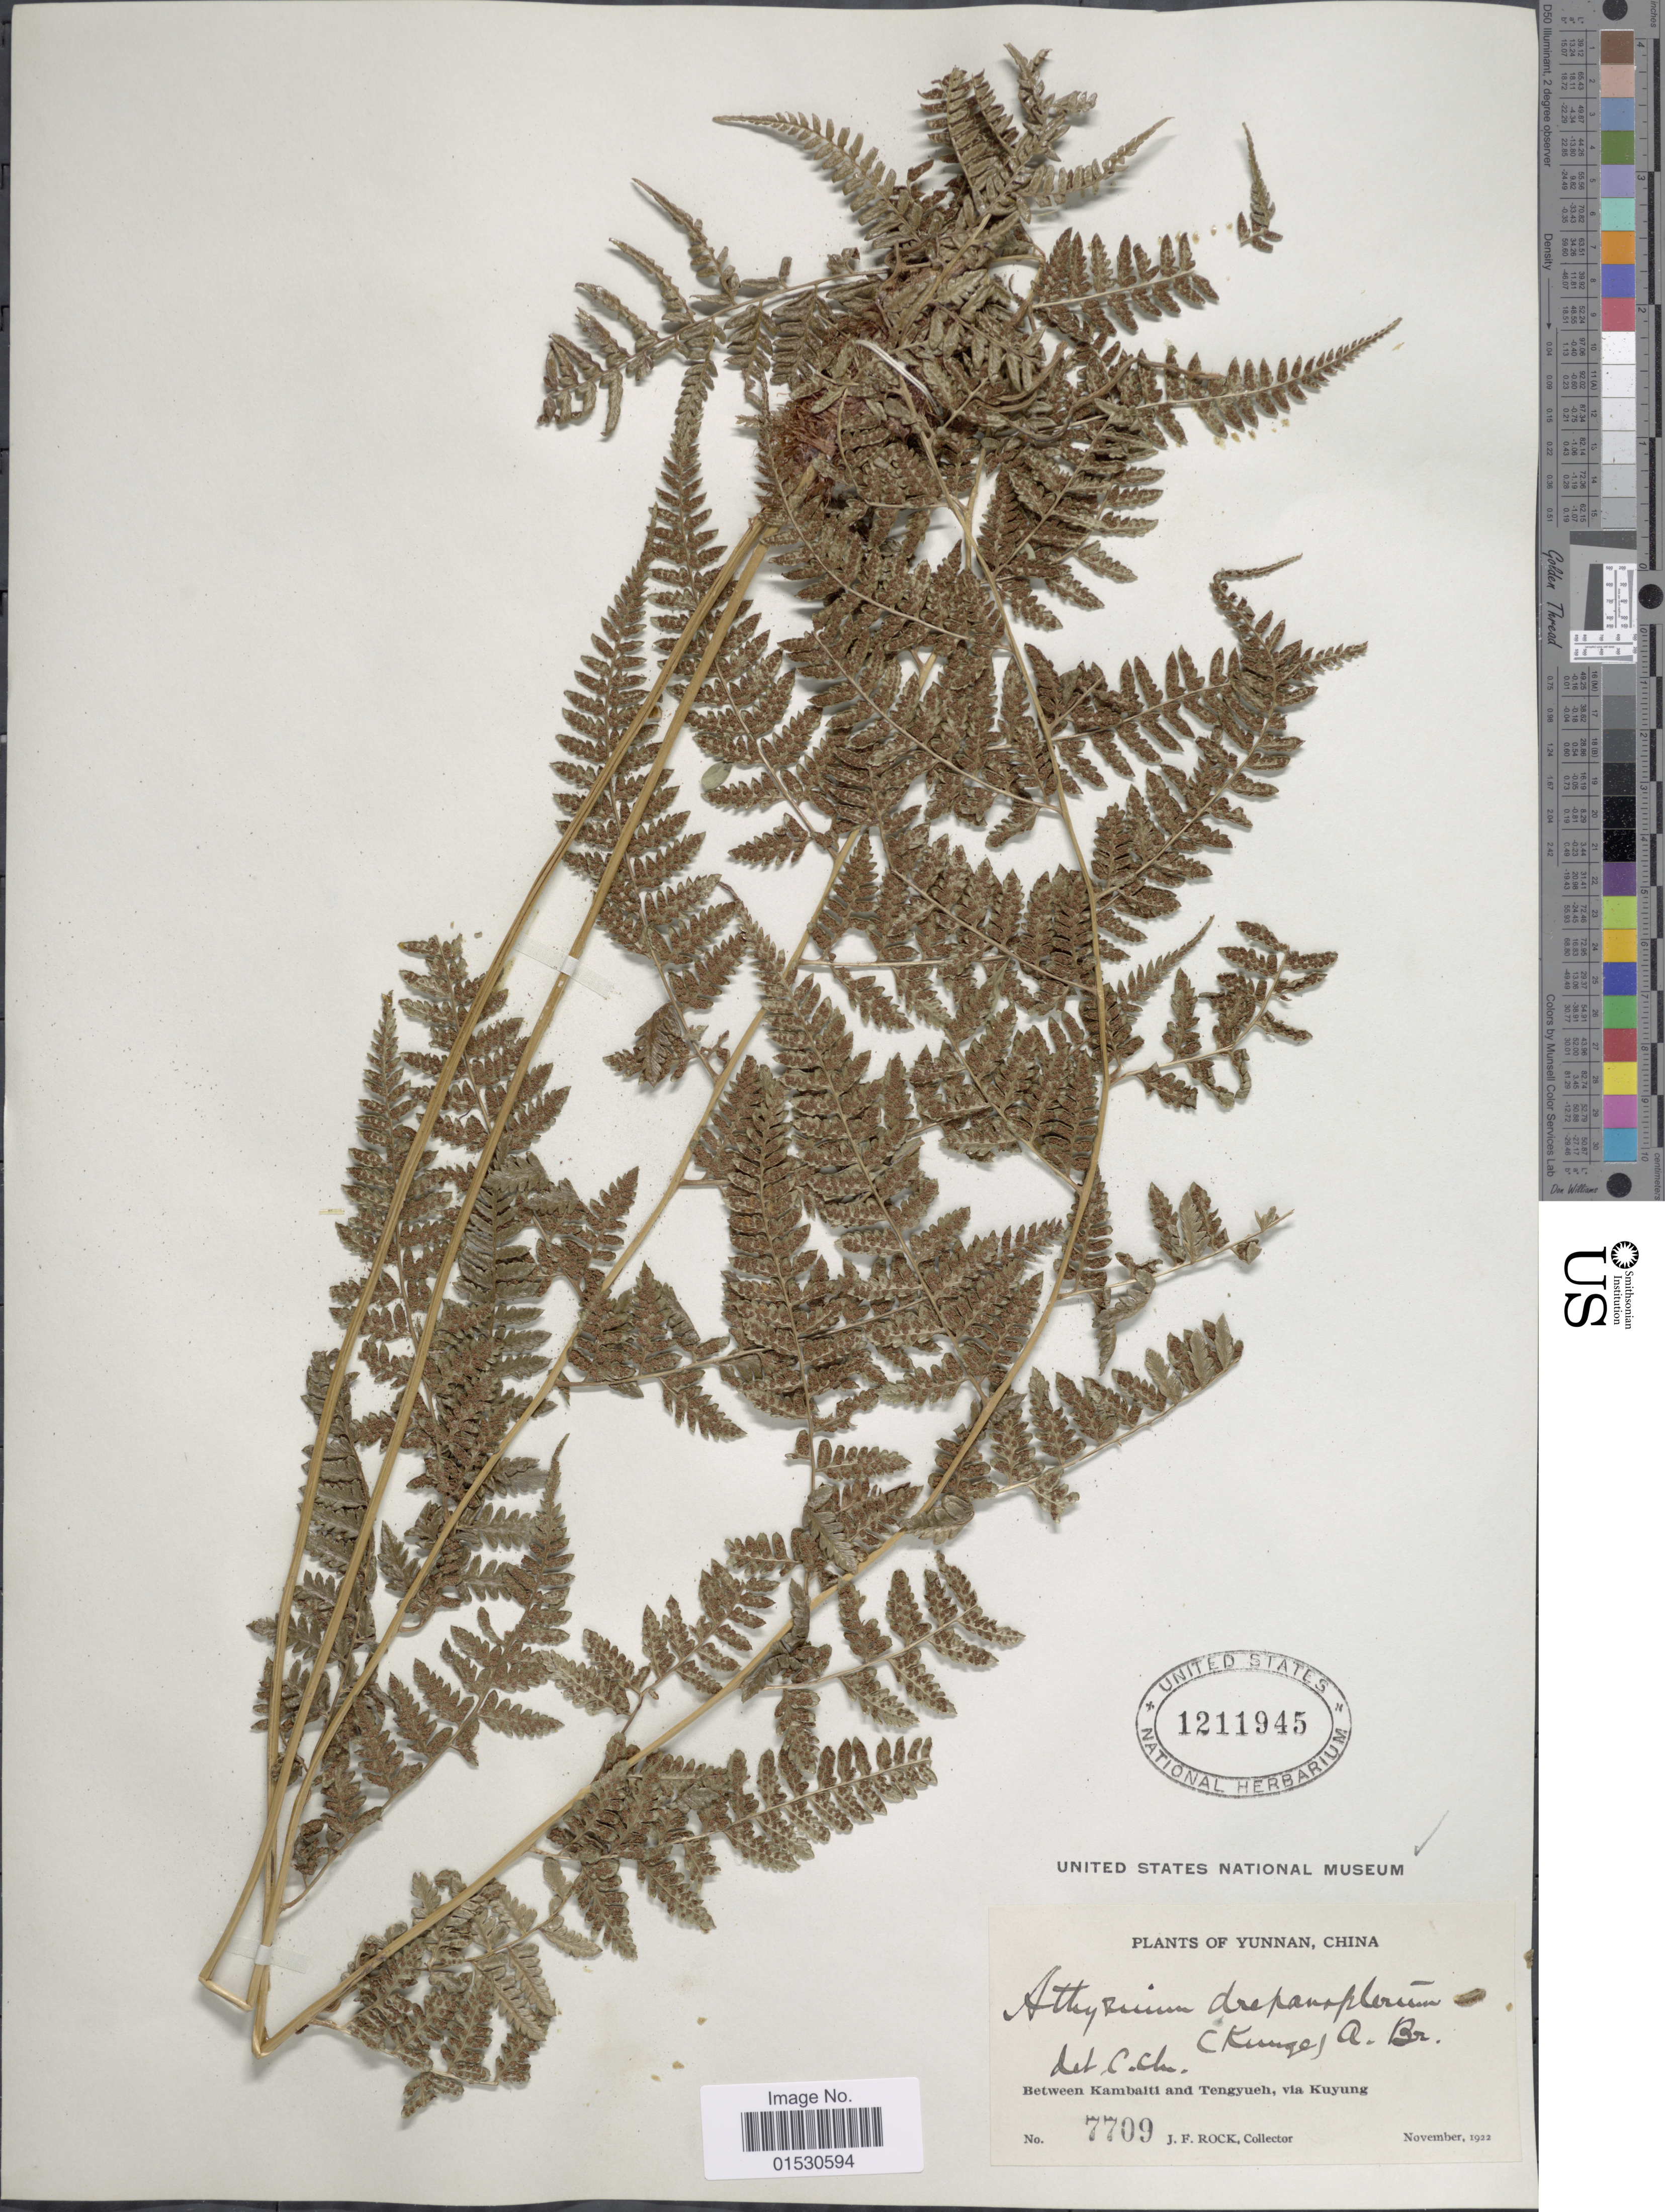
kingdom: Plantae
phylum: Tracheophyta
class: Polypodiopsida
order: Polypodiales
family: Athyriaceae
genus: Athyrium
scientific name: Athyrium drepanopterum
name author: (Kunze) A. Braun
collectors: J. Rock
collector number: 7709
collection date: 1922-11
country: China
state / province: Yunnan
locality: Between Kambaiti and Tengyueh, via Kuyung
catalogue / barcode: US 1211945